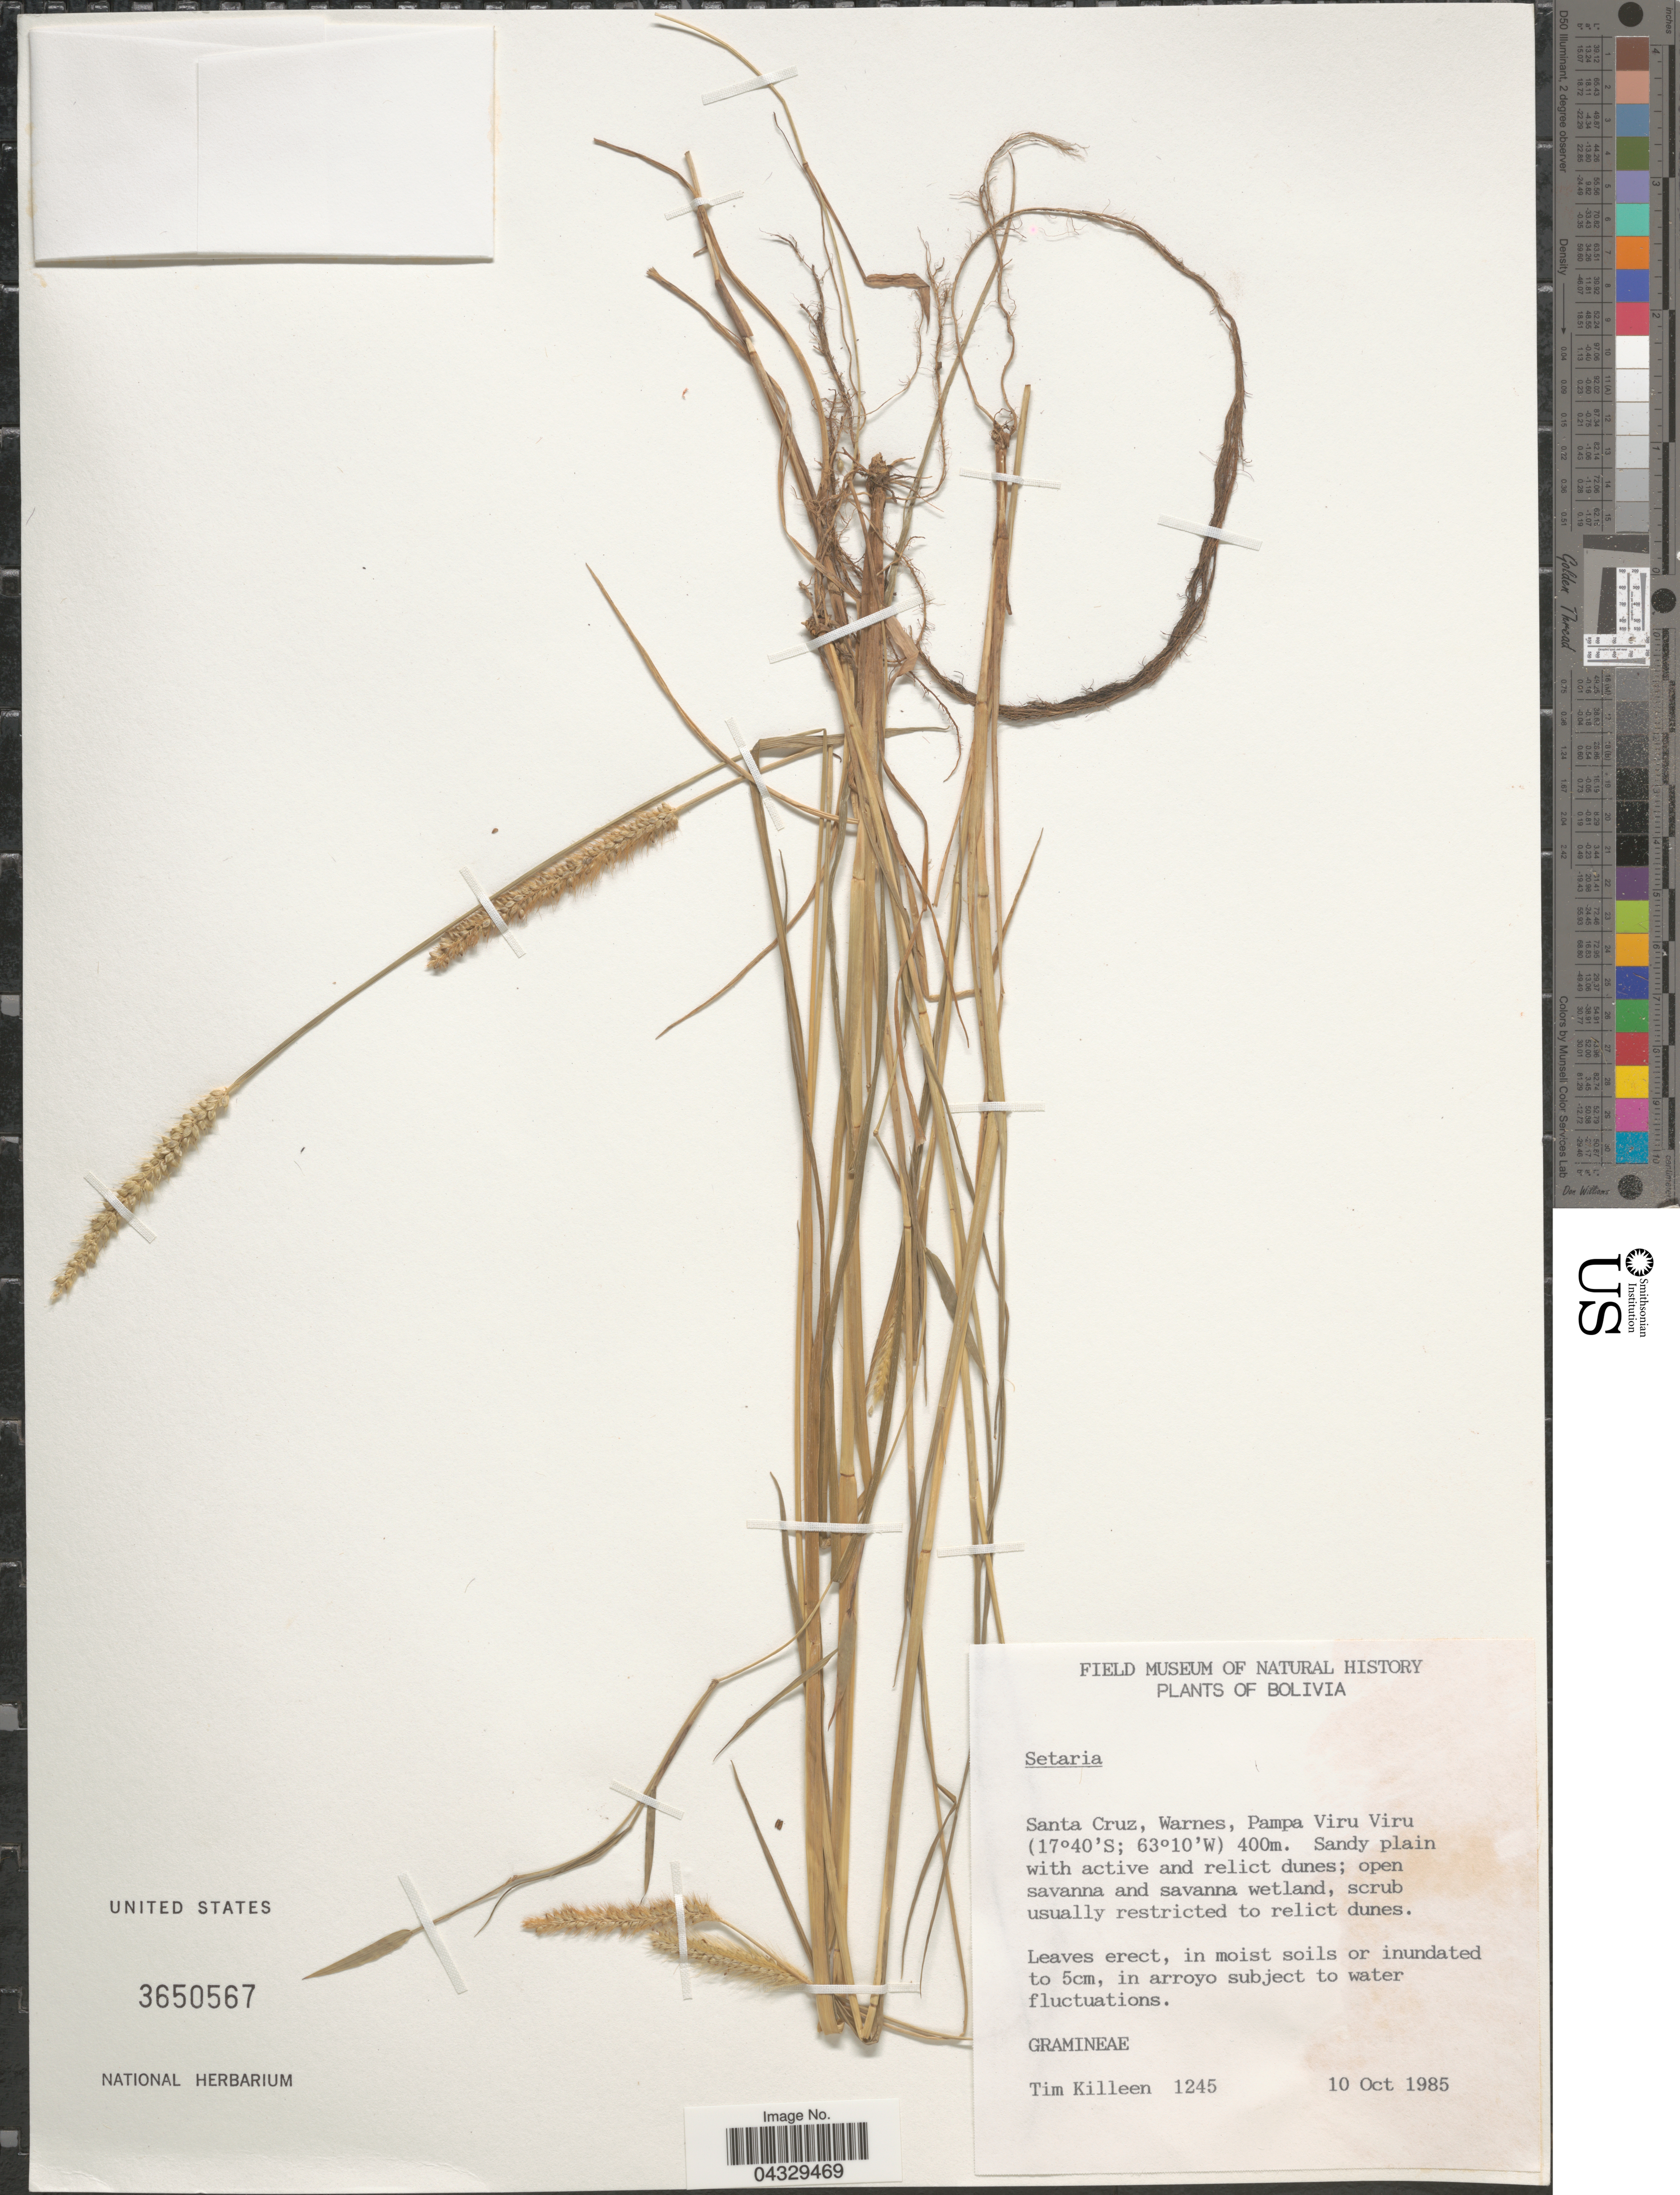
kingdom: Plantae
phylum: Tracheophyta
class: Liliopsida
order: Poales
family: Poaceae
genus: Setaria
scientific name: Setaria sp.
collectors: T. J. Killeen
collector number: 1245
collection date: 1985-10-10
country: Bolivia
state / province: Santa Cruz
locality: Warnes, Pampa Viru Viru.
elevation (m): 400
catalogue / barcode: US 3650567